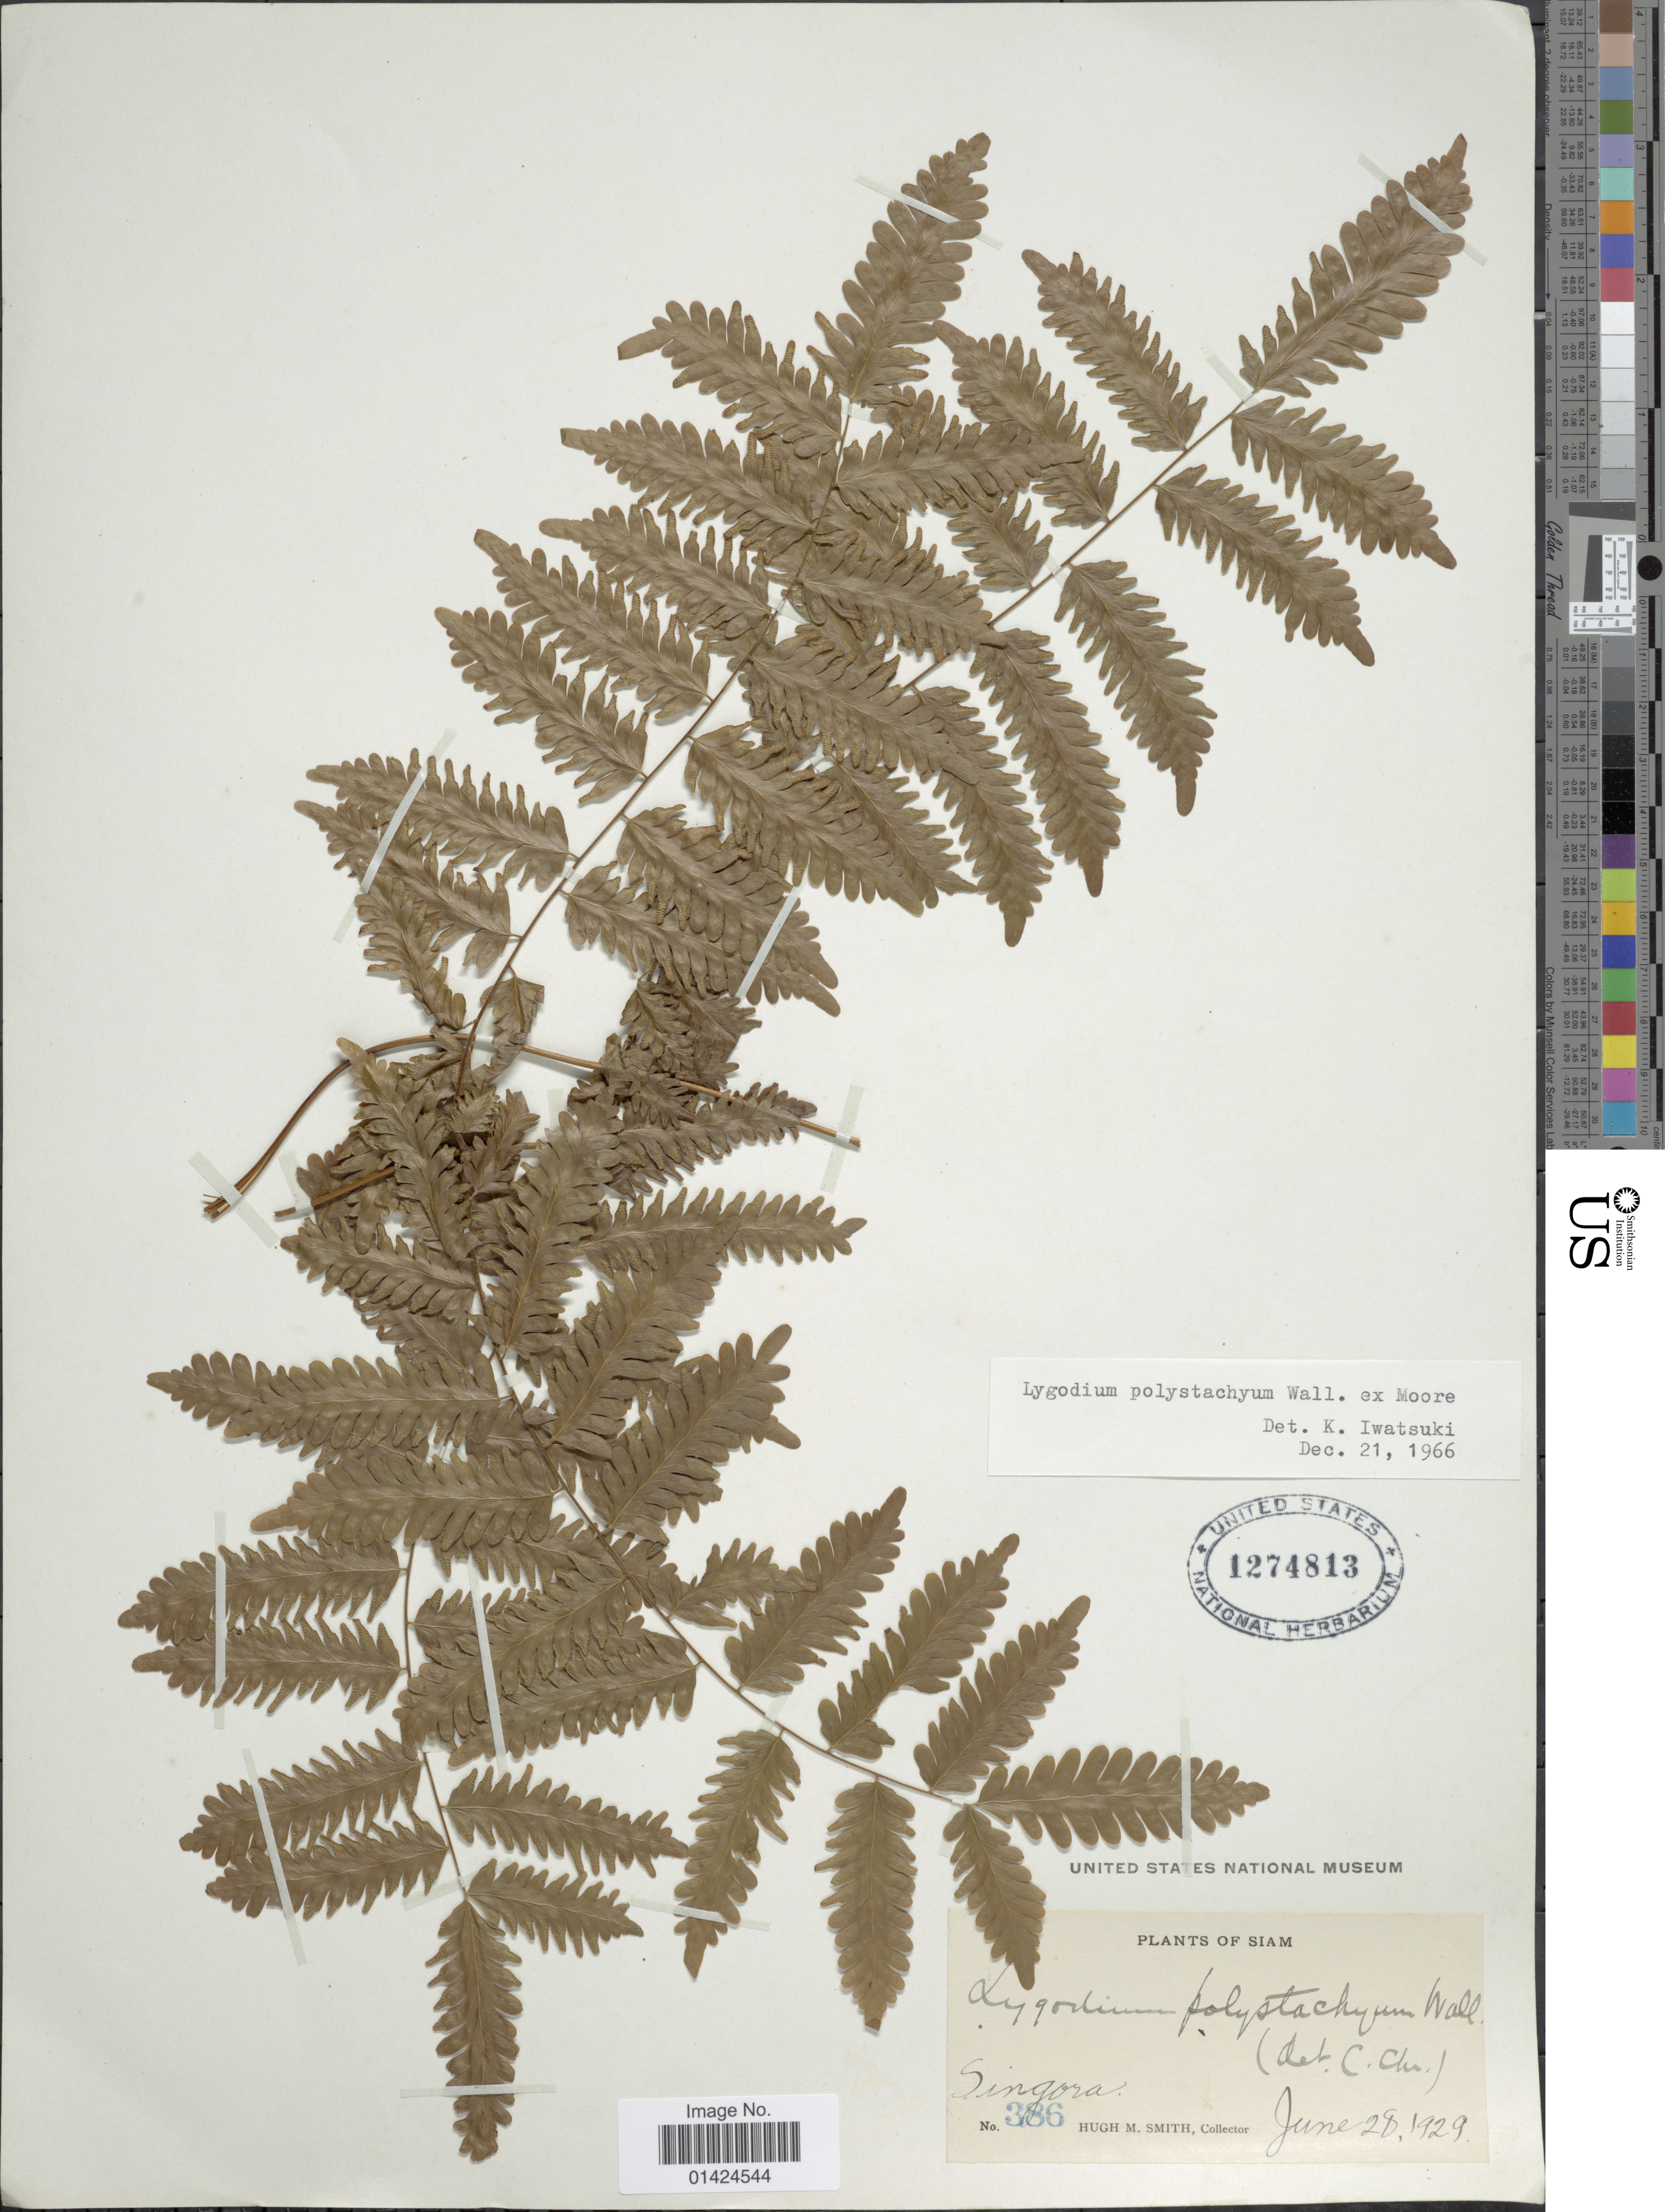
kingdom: Plantae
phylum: Tracheophyta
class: Polypodiopsida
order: Schizaeales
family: Lygodiaceae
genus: Lygodium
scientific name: Lygodium polystachyum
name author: Wall. ex T. Moore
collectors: H. M. Smith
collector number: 386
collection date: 1929-06-28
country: Thailand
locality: Siam, Singora.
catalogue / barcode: US 1274813